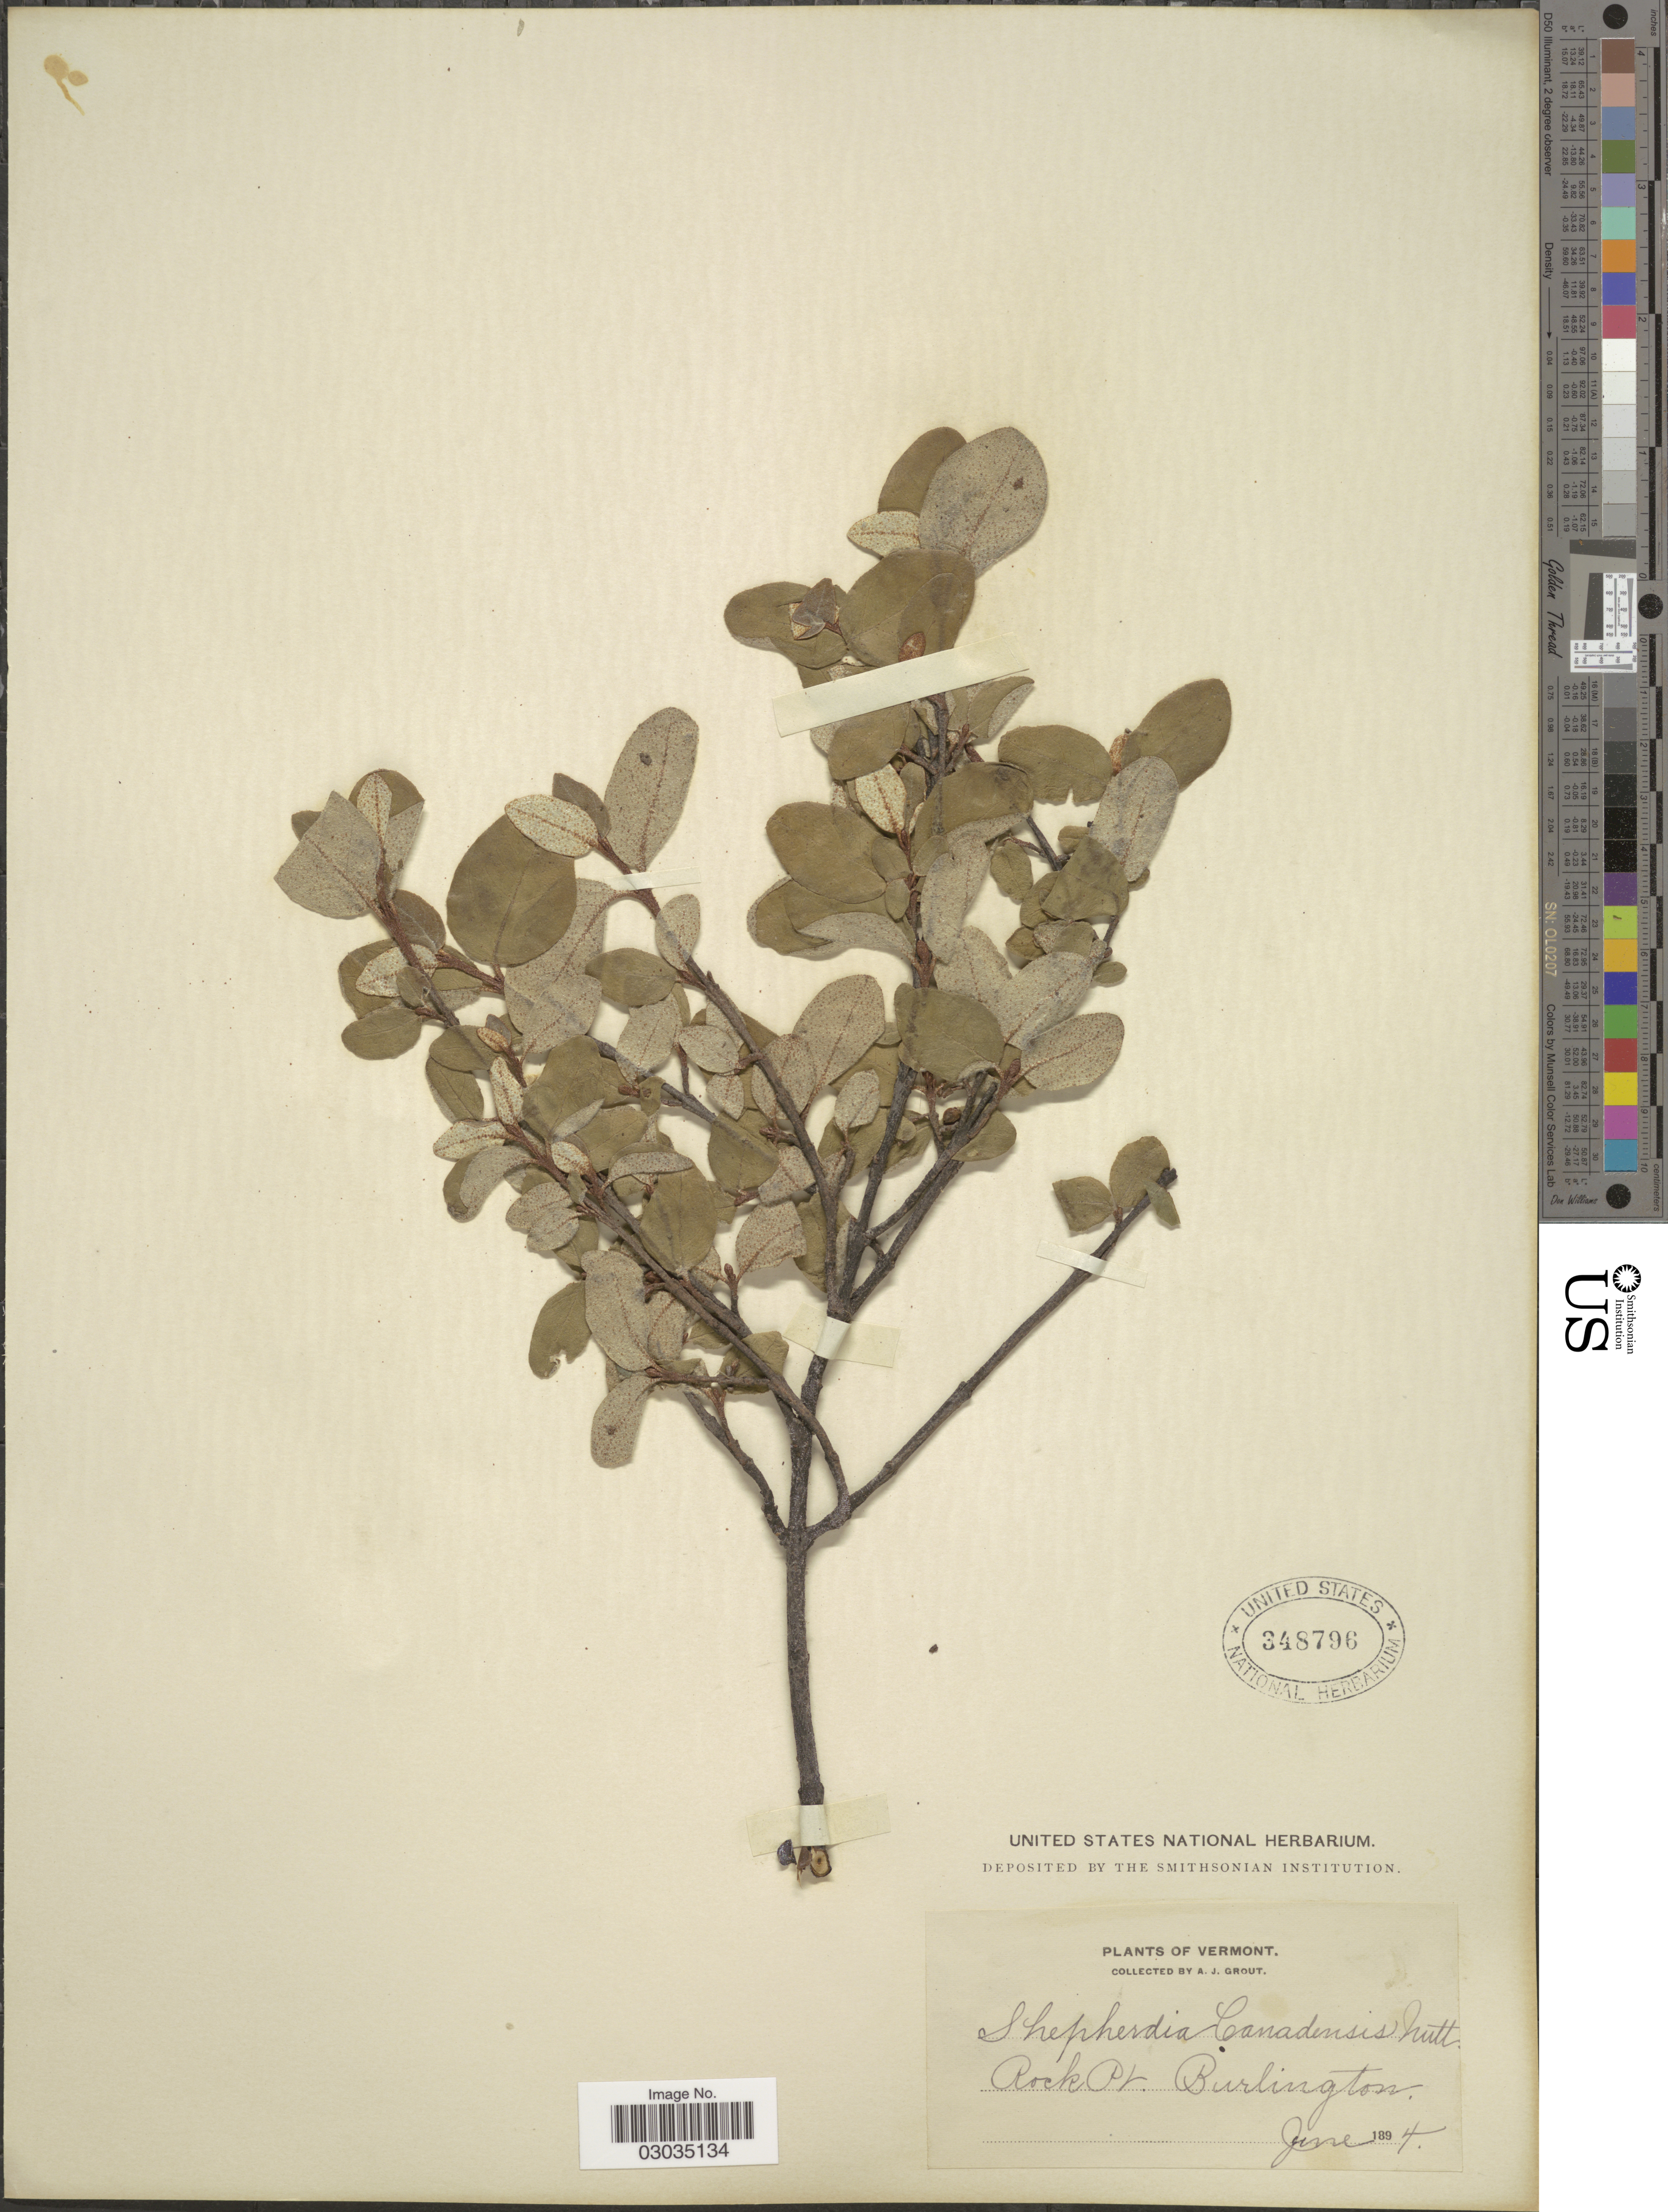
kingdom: Plantae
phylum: Tracheophyta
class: Magnoliopsida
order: Rosales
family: Elaeagnaceae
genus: Shepherdia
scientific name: Shepherdia canadensis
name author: (L.) Nutt.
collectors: A. J. Grout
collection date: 1894-06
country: United States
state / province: Vermont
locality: Rock Pt. Burlington.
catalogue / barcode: US 348796